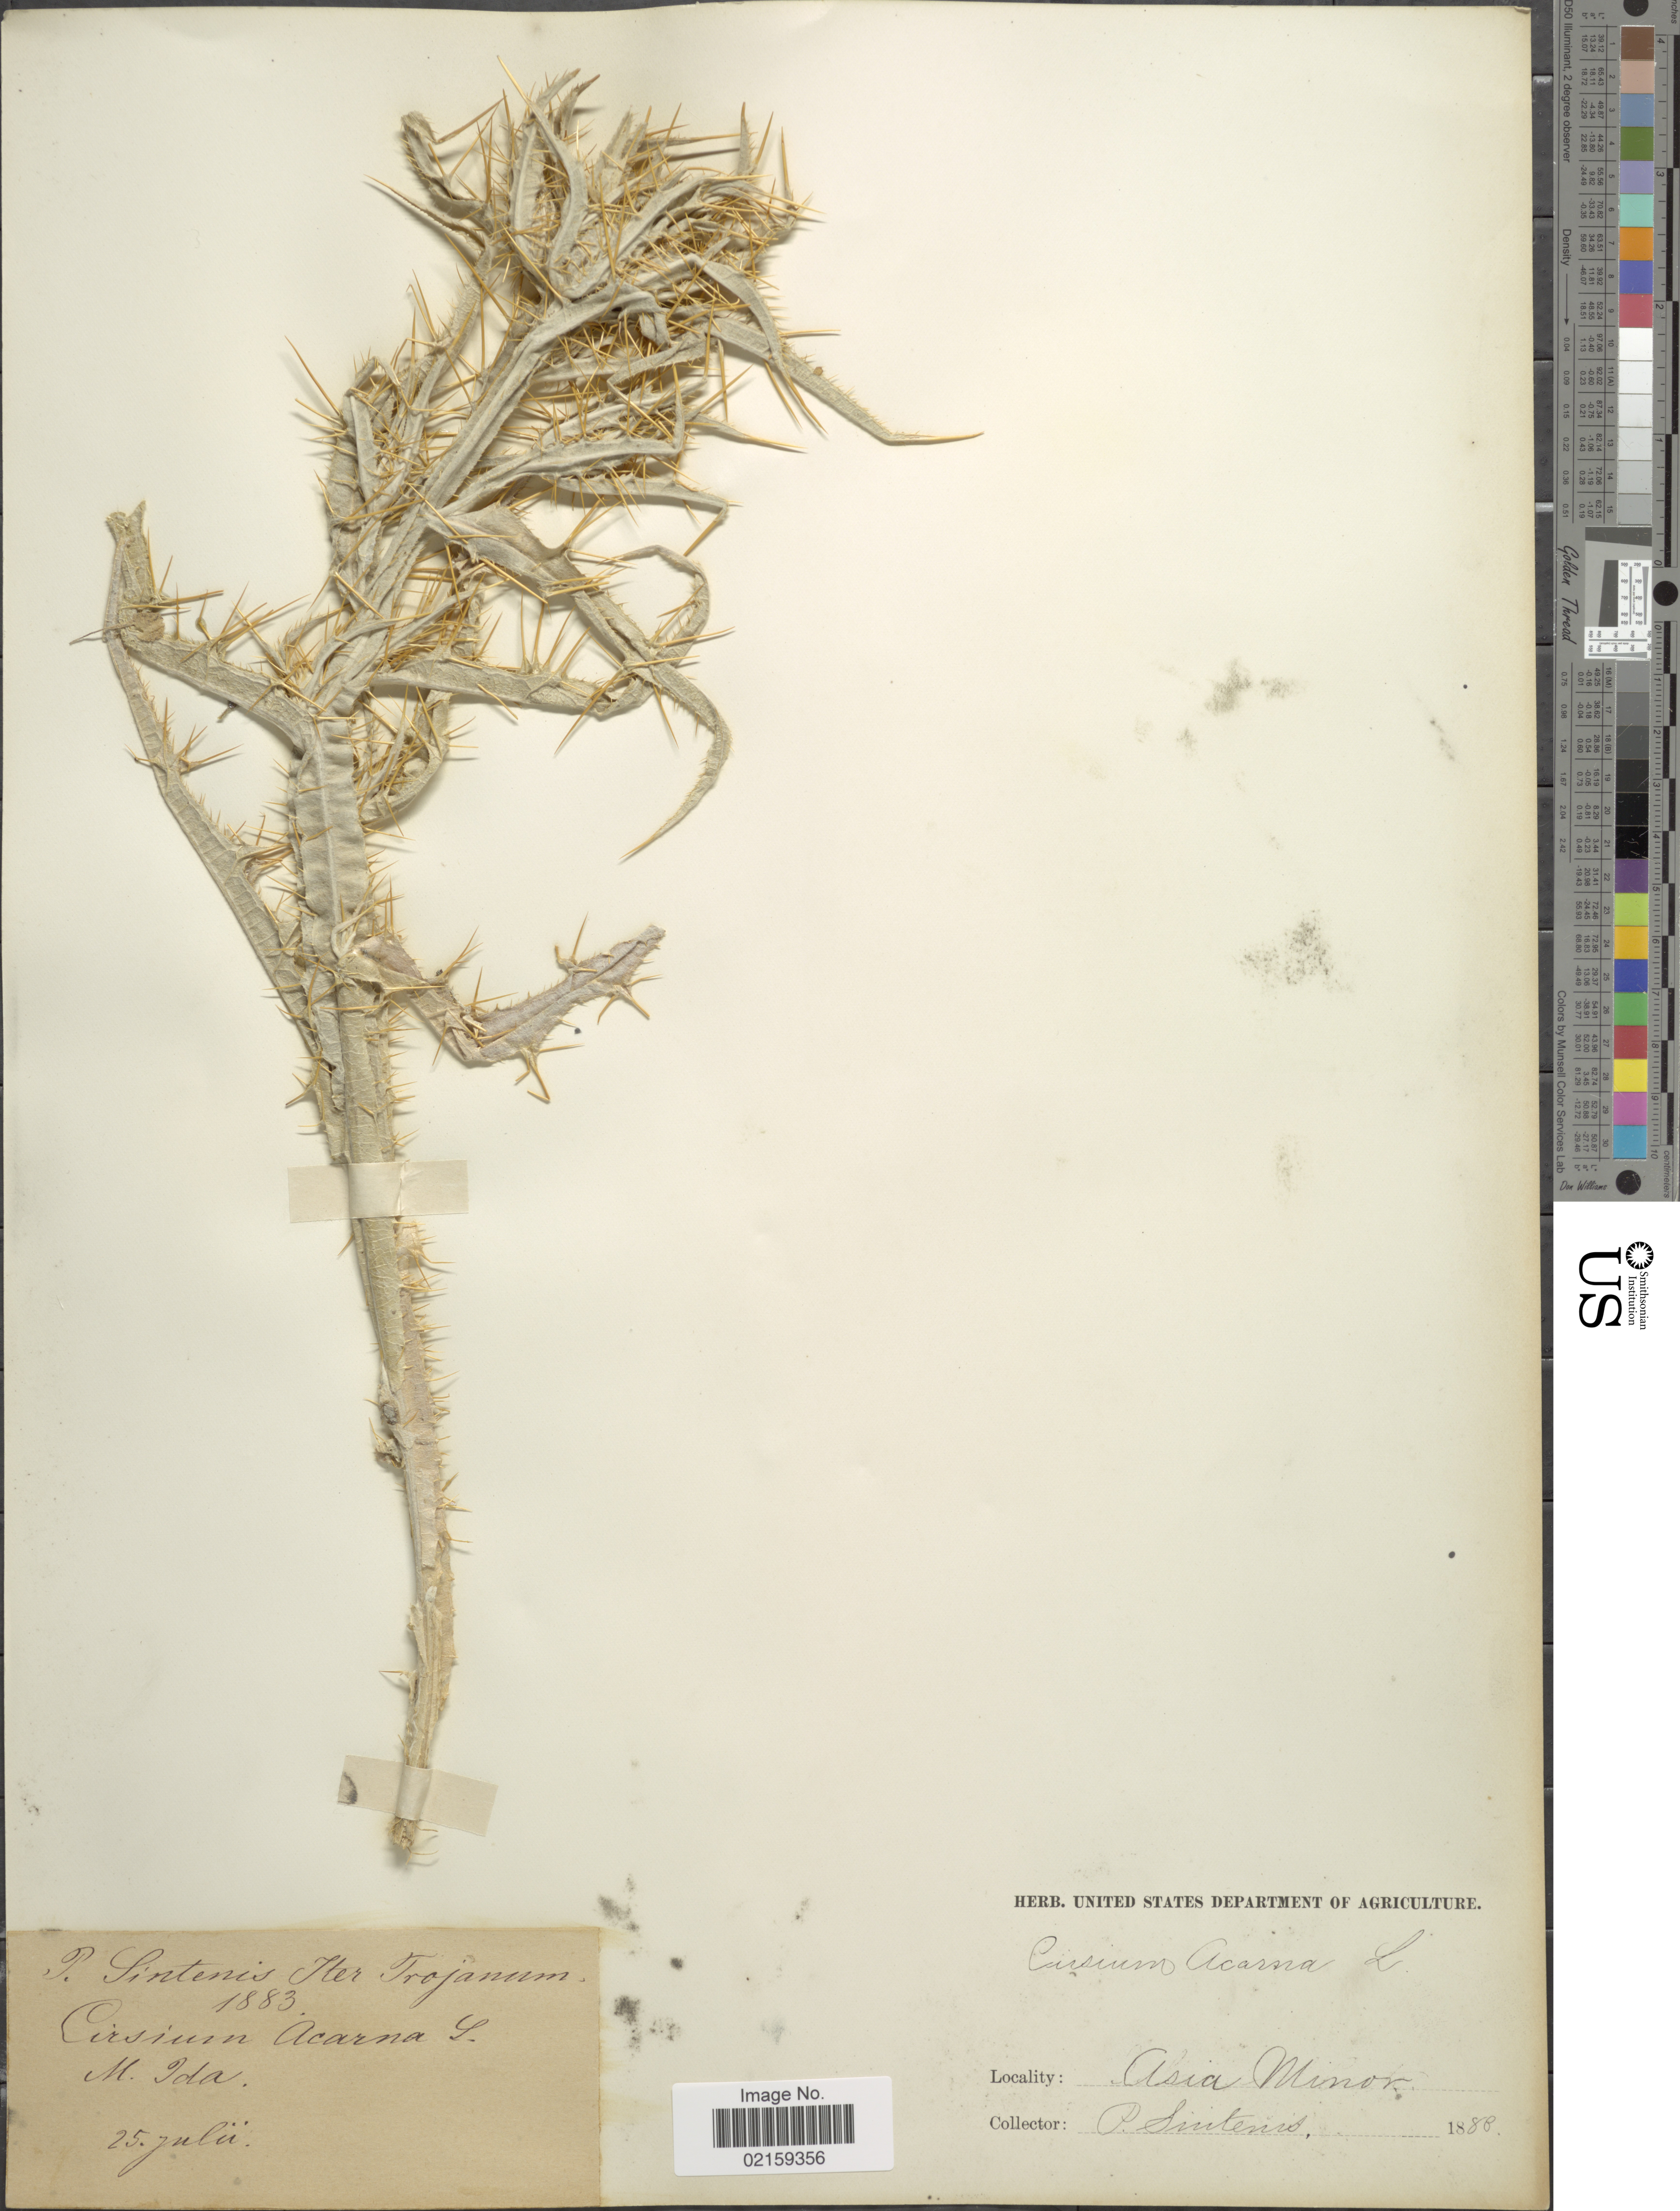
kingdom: Plantae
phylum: Tracheophyta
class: Magnoliopsida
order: Asterales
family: Asteraceae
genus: Picnomon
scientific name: Picnomon acarna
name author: (L.) Cass.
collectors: P. Sintenis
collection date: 1883-07-25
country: Turkey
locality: Asia Minor M. Ida